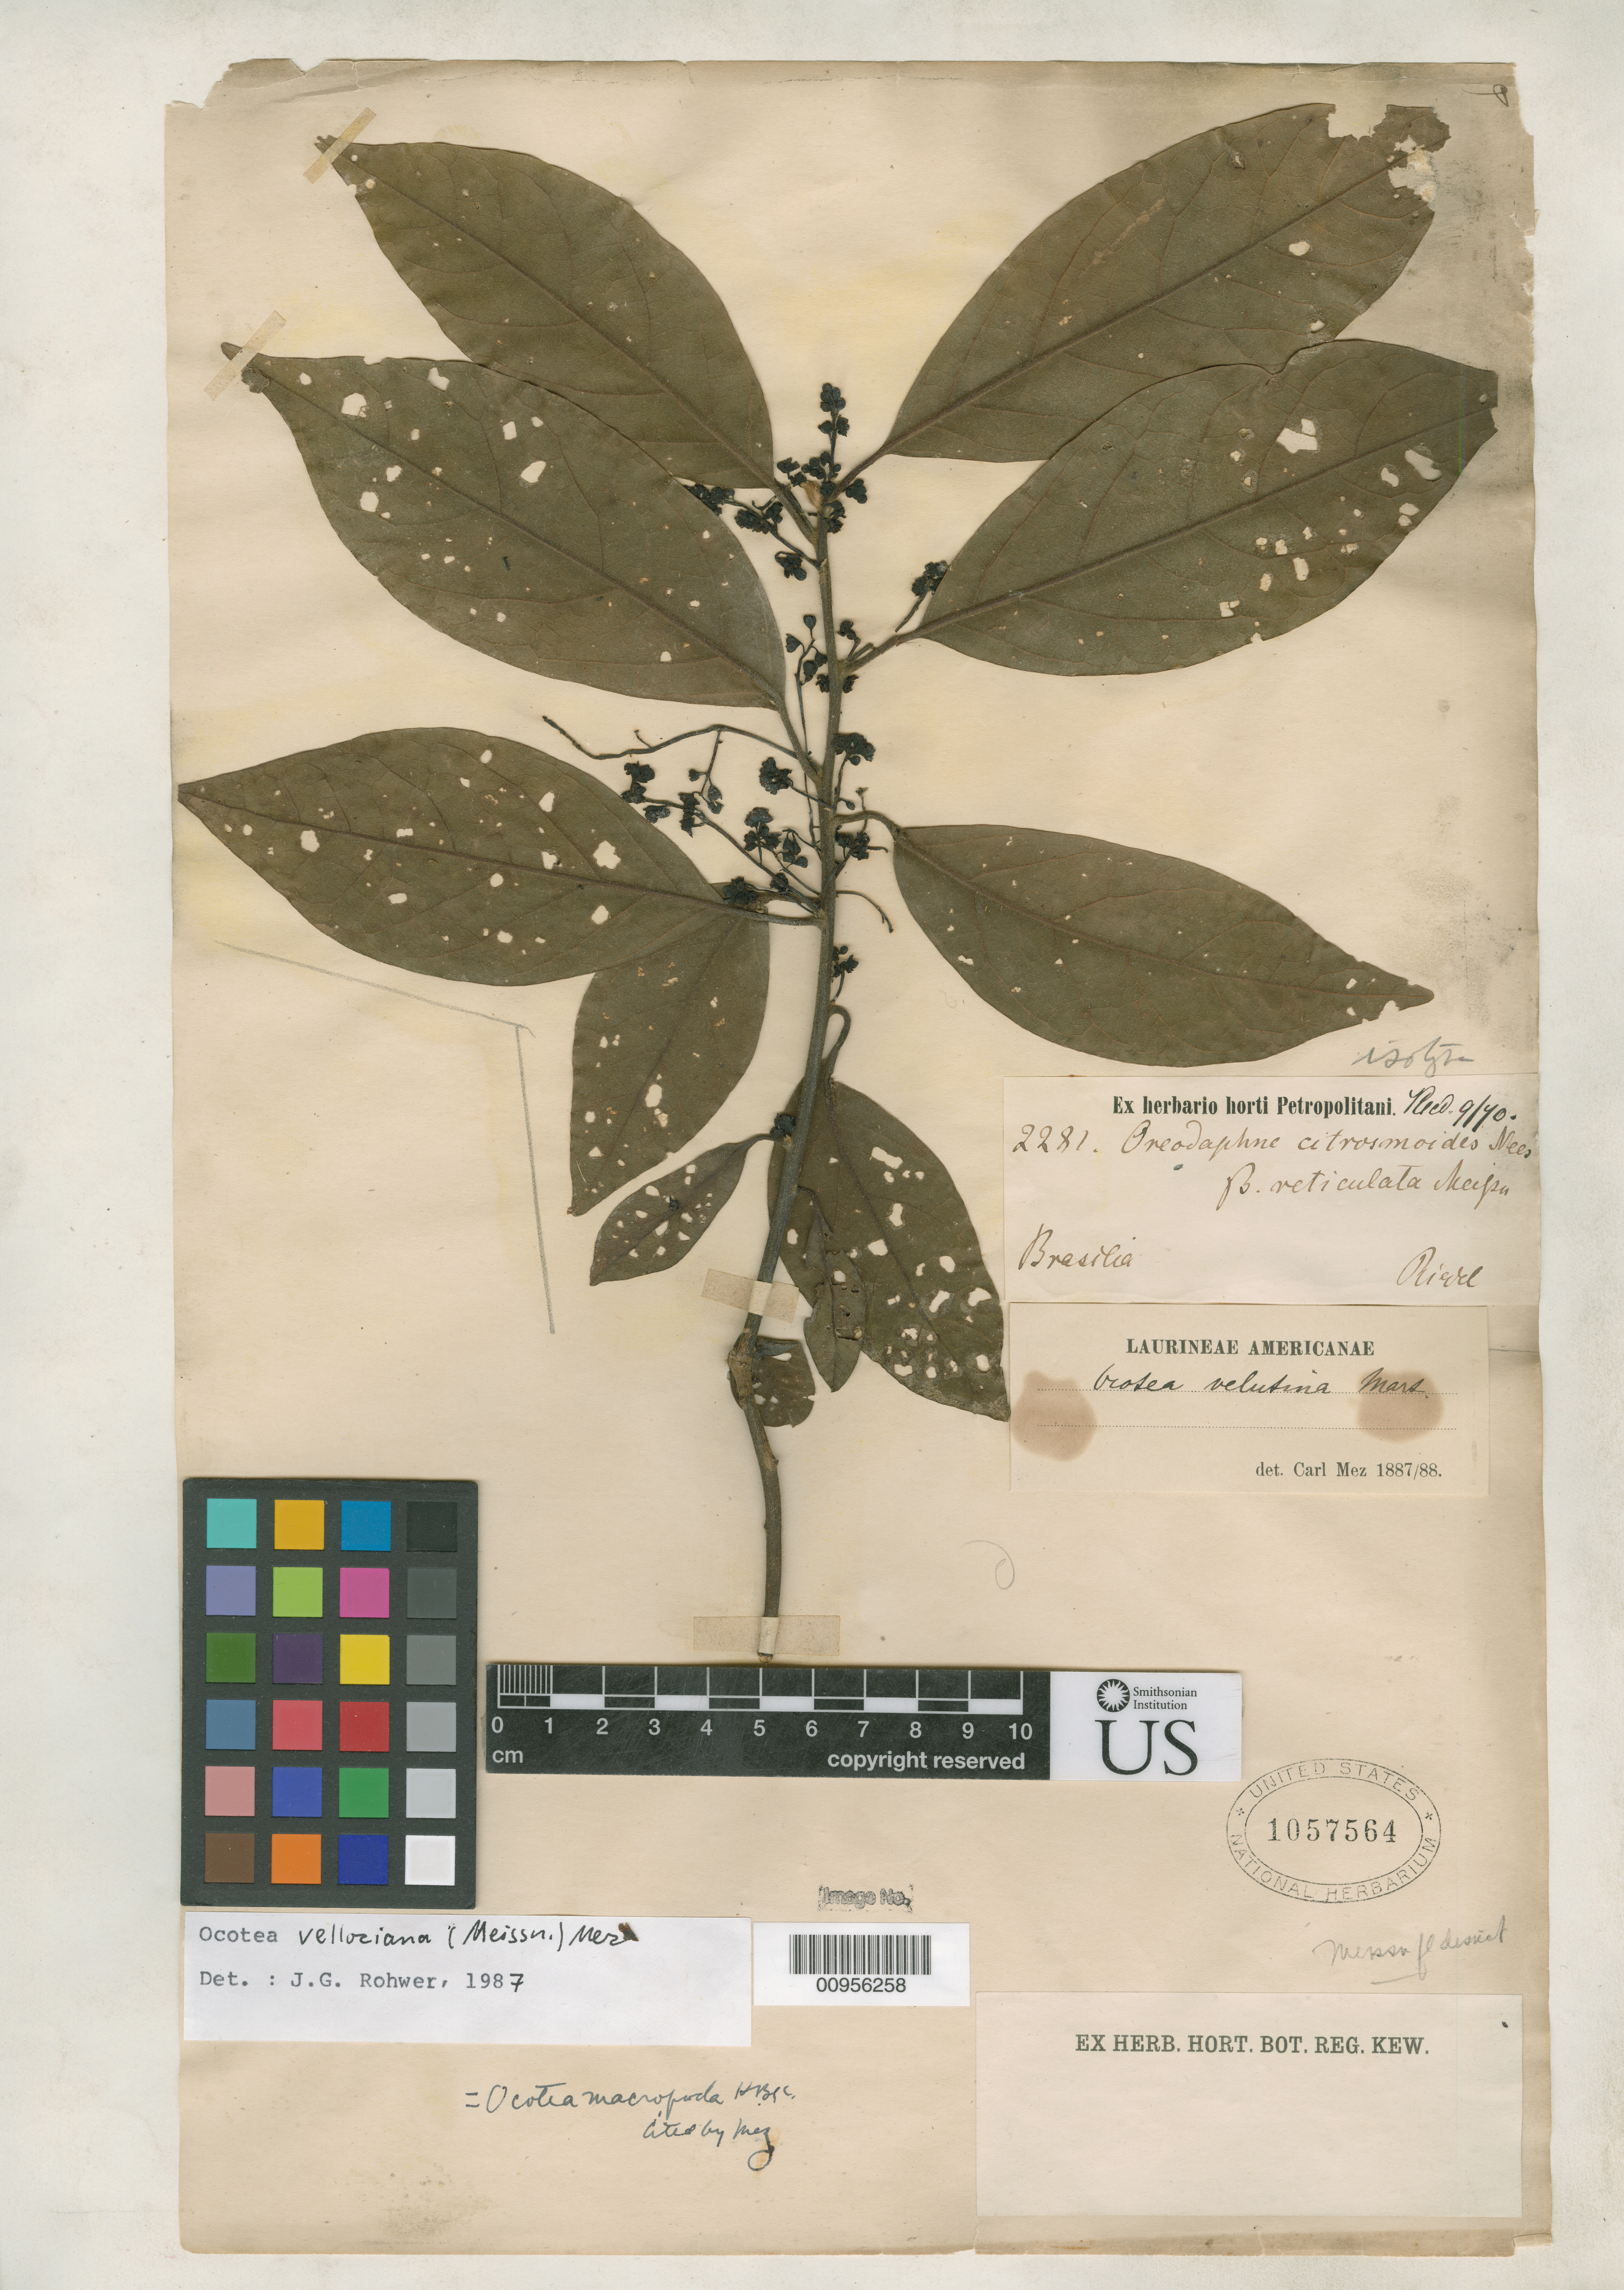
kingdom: Plantae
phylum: Tracheophyta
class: Magnoliopsida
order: Laurales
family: Lauraceae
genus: Oreodaphne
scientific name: Oreodaphne citrosmoides var. reticulata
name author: Meisn. in DC.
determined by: Rohwer, J. G.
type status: Isotype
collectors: L. Riedel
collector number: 2281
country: Brazil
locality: Brasilia.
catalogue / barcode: US 1057654